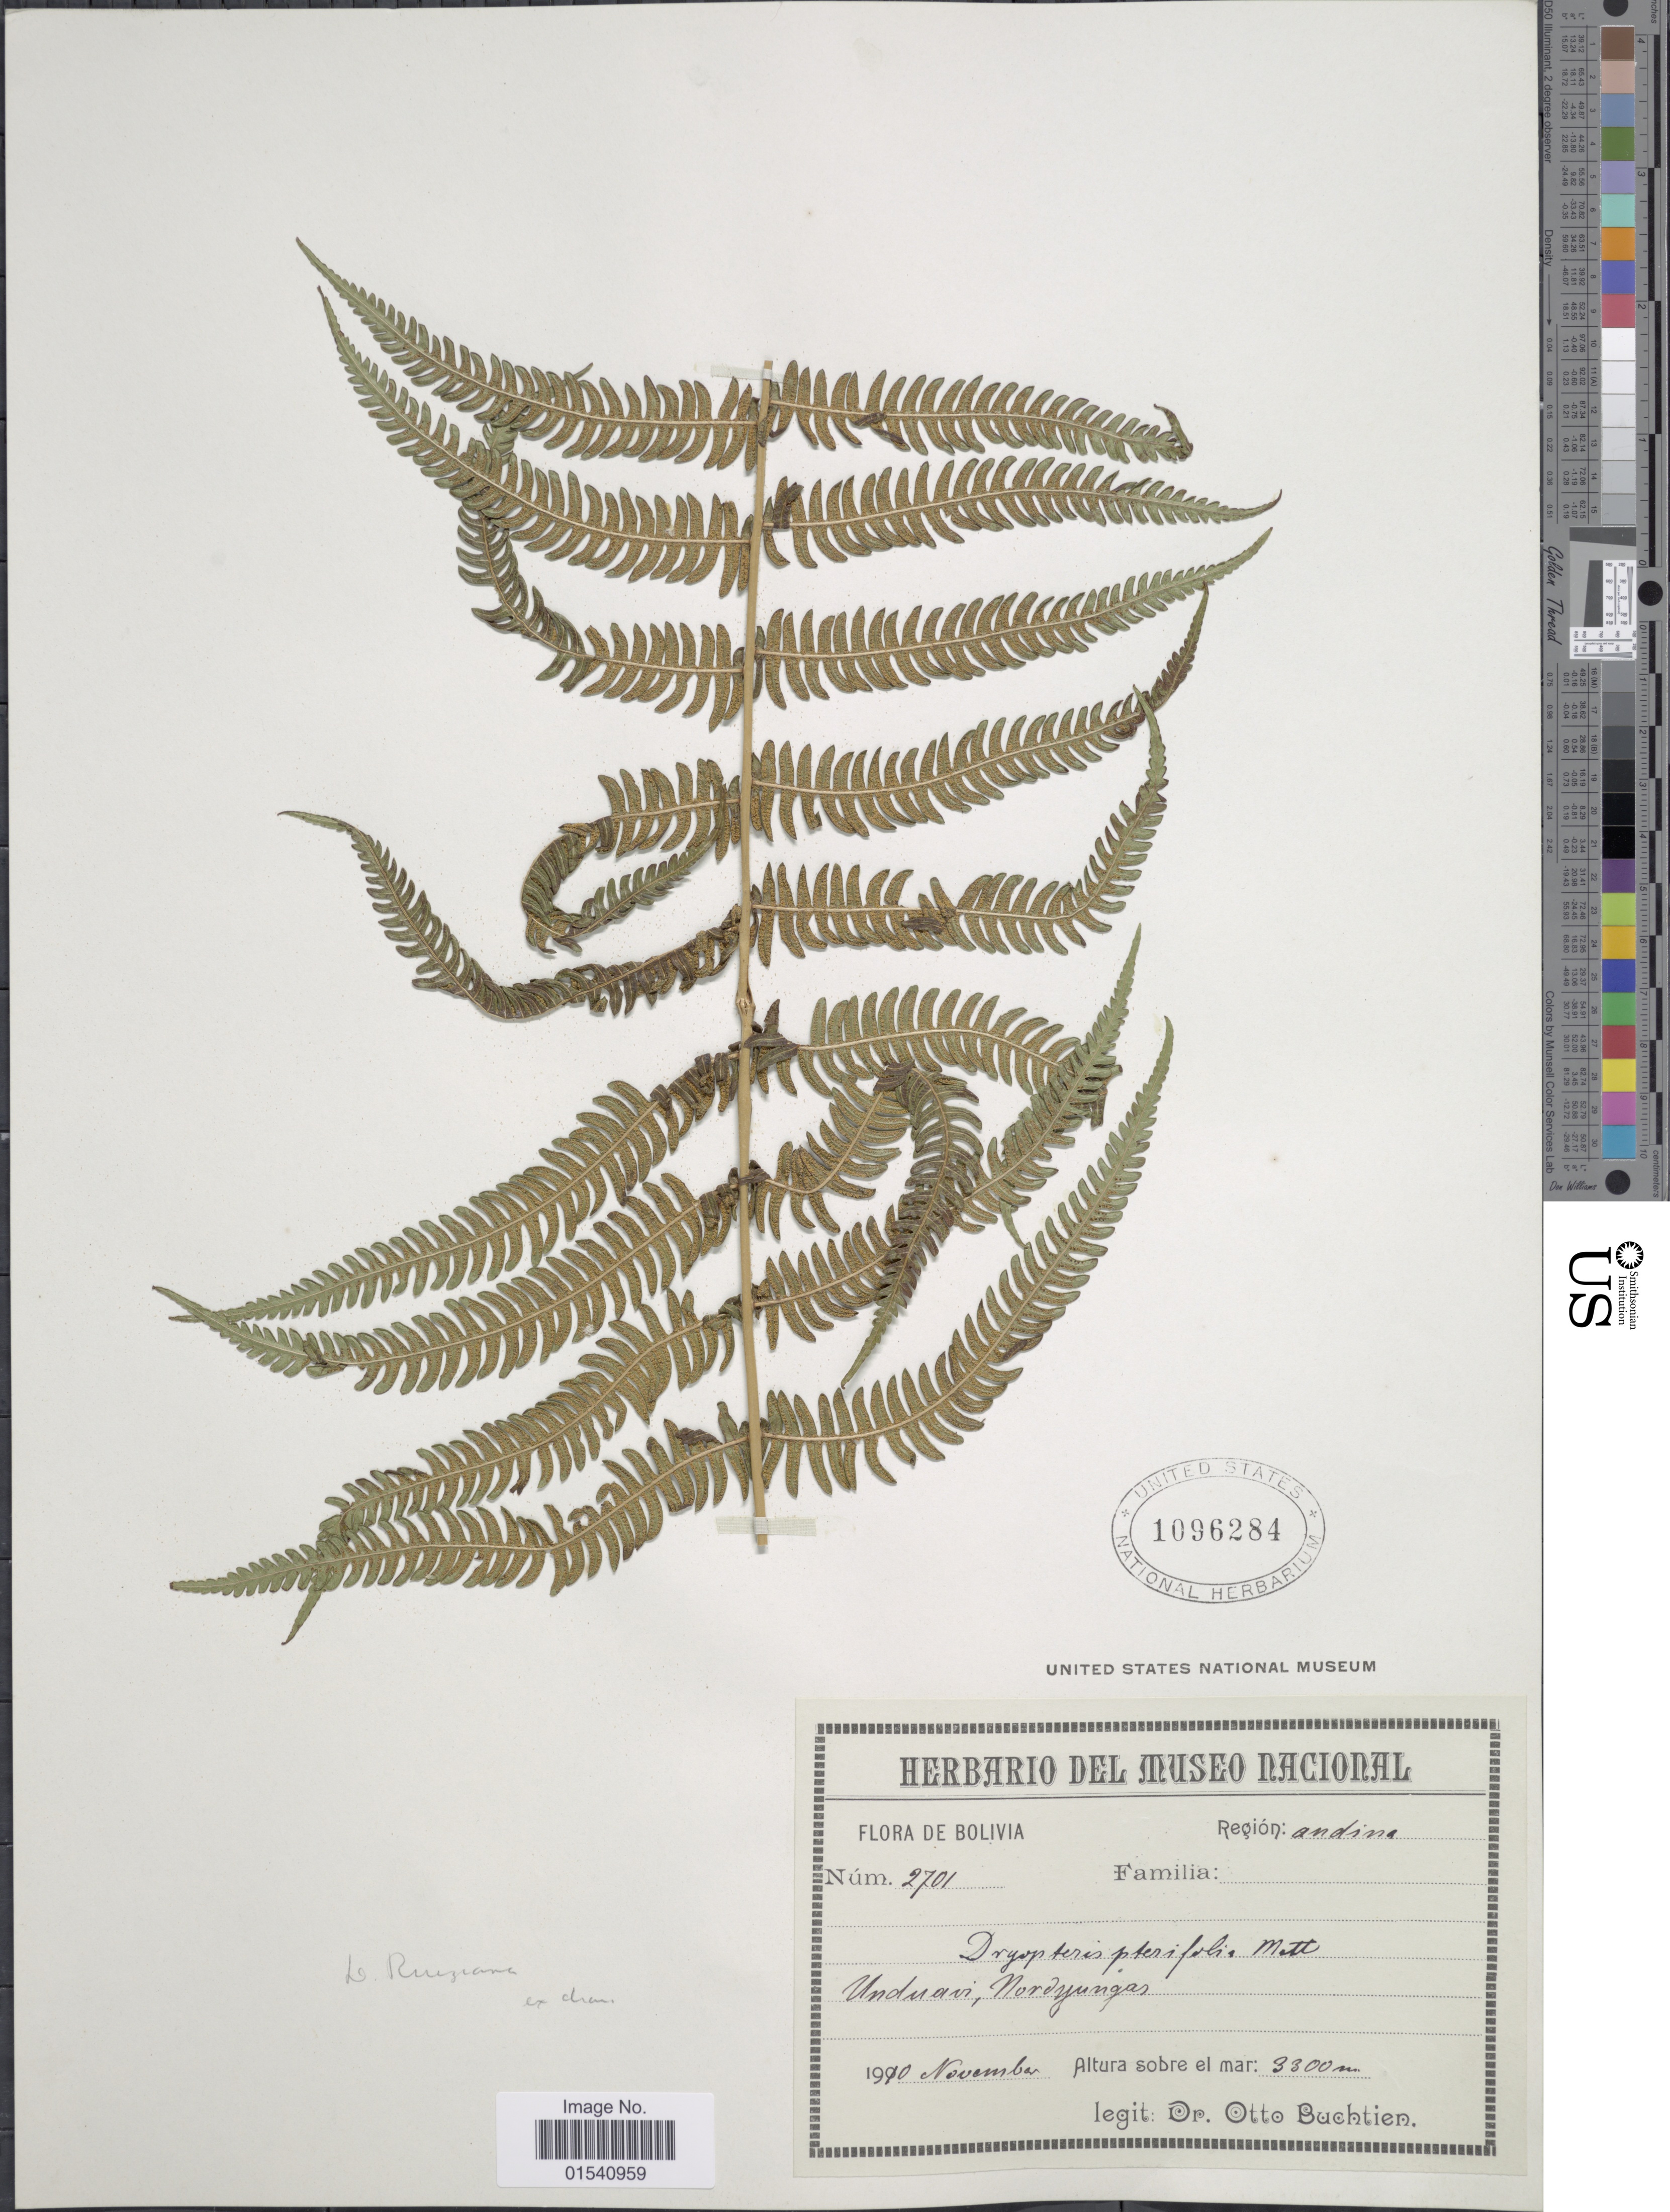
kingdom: Plantae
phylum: Tracheophyta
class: Polypodiopsida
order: Polypodiales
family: Thelypteridaceae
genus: Amauropelta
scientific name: Amauropelta ruiziana (Klotzsch) comb. nov., ined 2015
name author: (Klotzsch)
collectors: O. Buchtien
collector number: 2701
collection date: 1910-11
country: Bolivia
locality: Unduavi, Nordyungas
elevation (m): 3300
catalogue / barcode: US 1096284